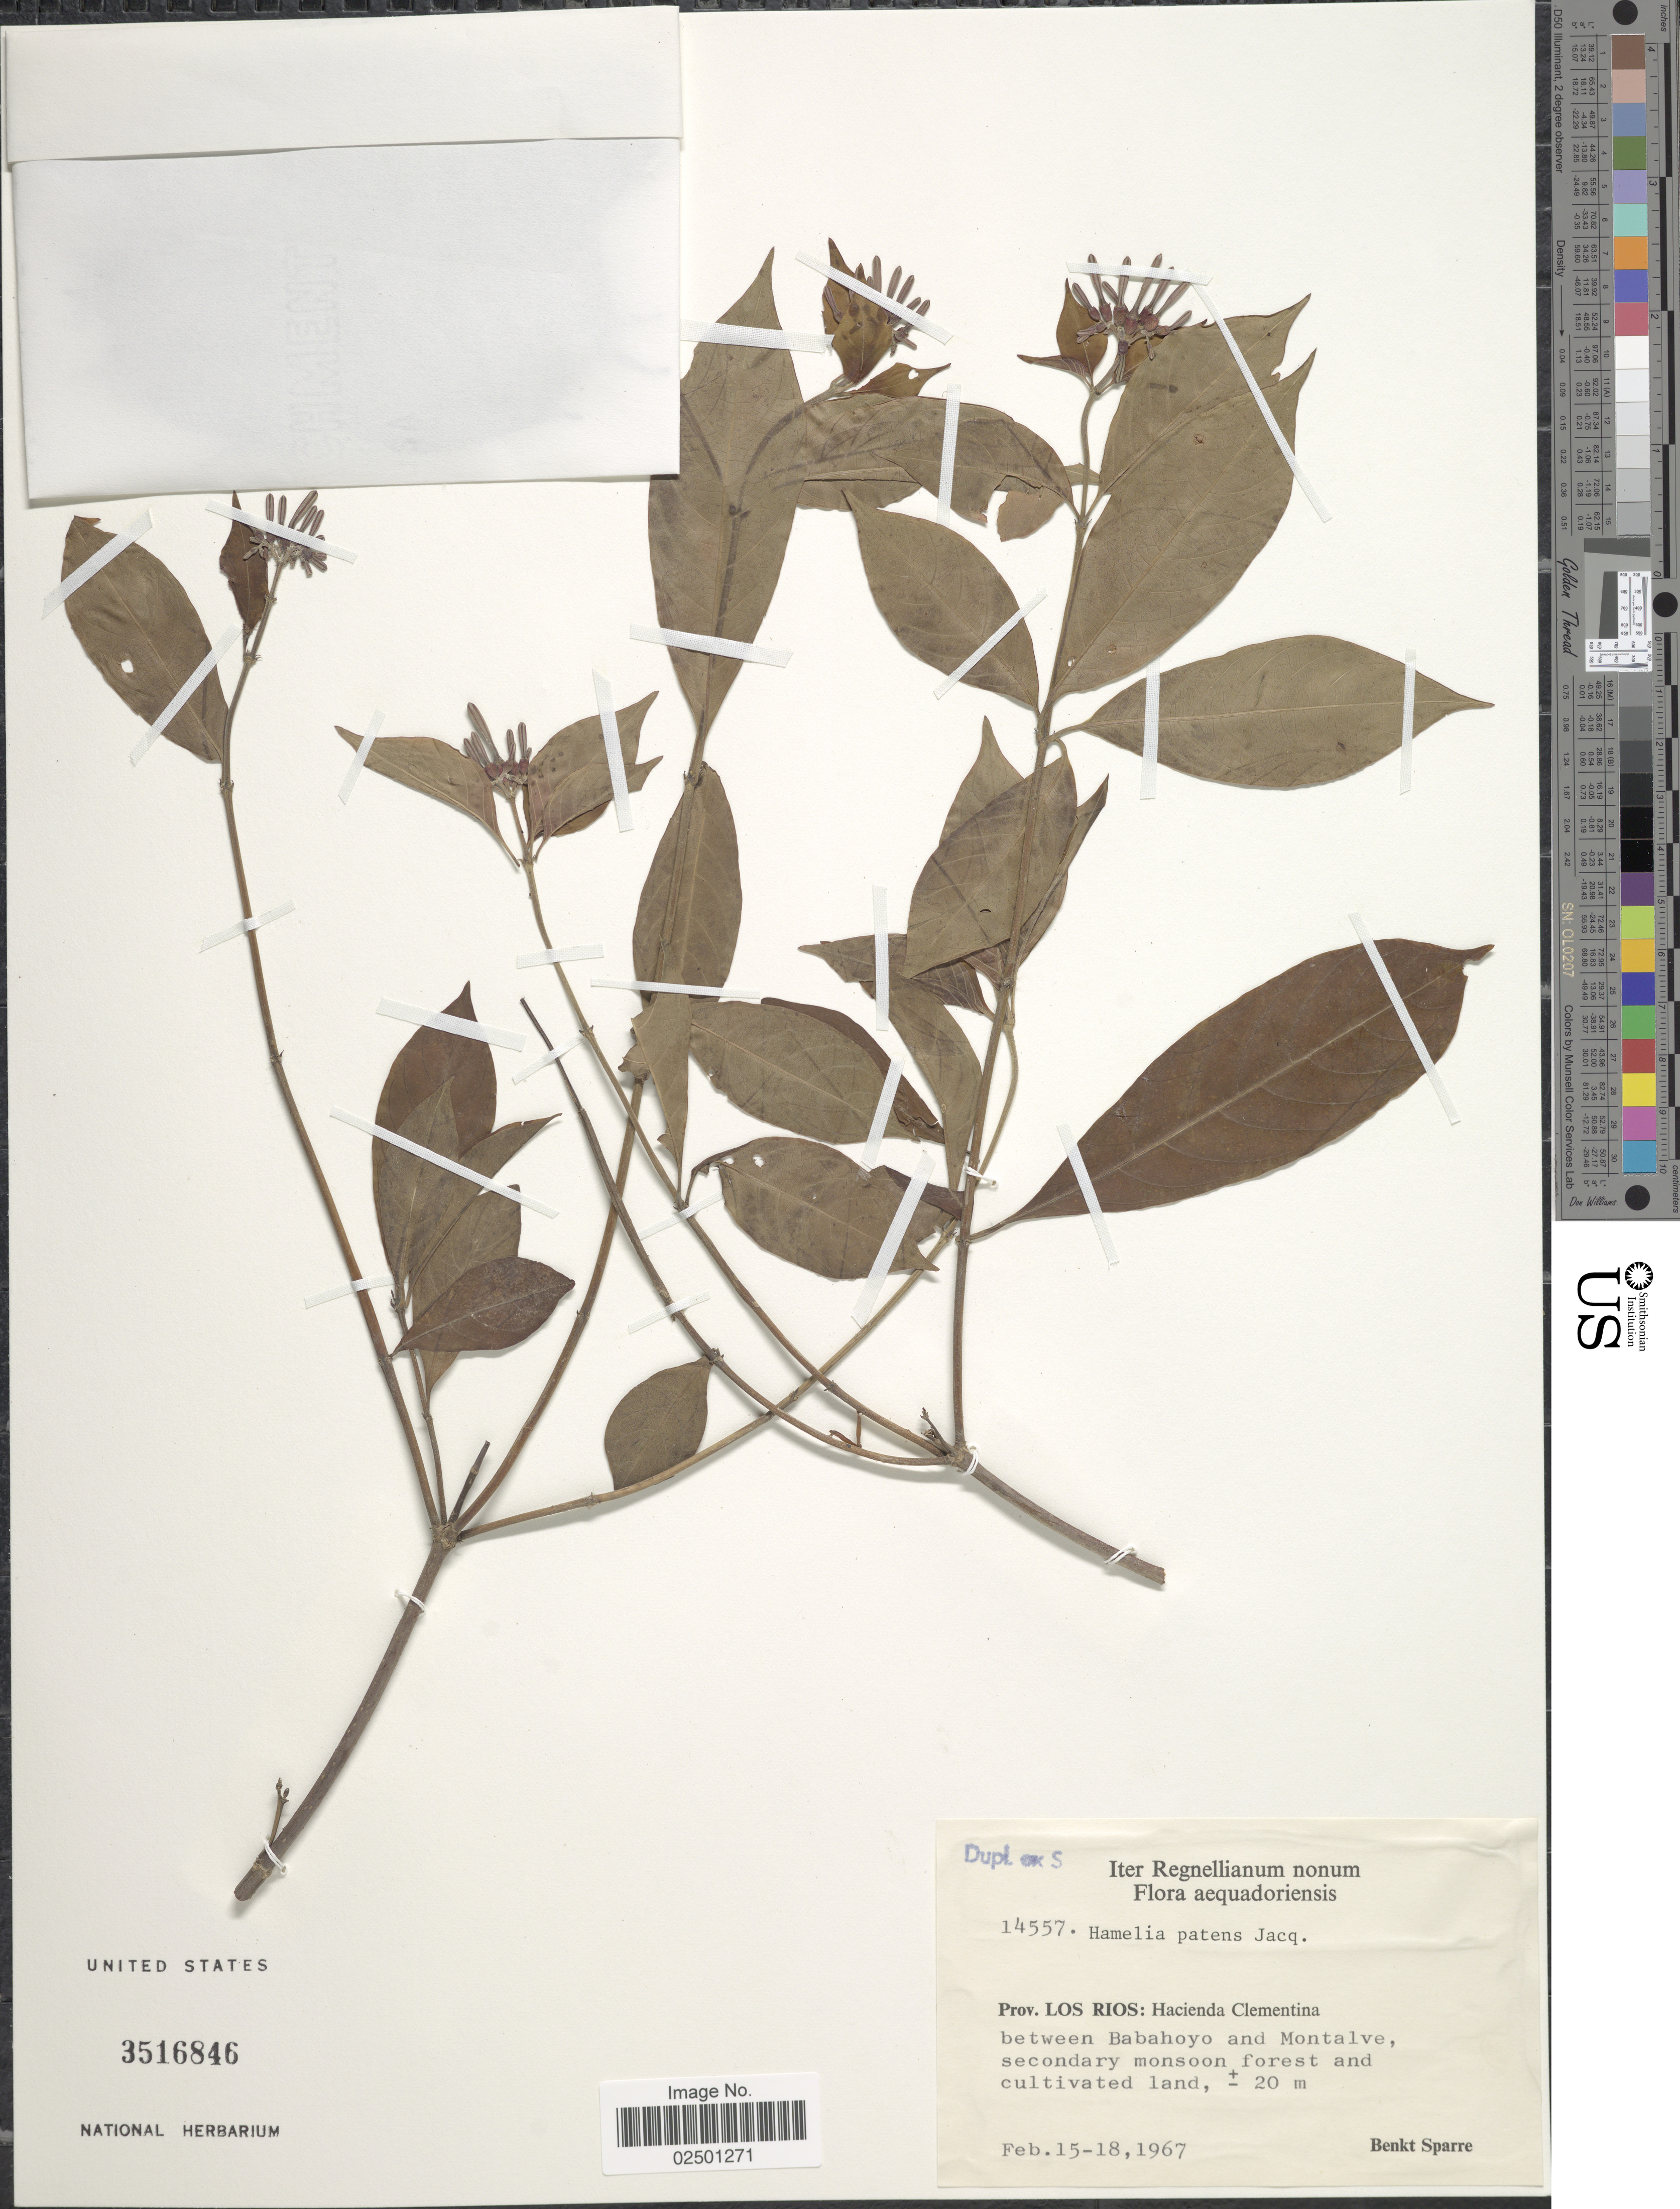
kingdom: Plantae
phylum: Tracheophyta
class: Magnoliopsida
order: Gentianales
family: Rubiaceae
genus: Hamelia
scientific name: Hamelia patens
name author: Jacq.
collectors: B. Sparre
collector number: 14557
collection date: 1967-02-15/1967-02-18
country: Ecuador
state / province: Los Ríos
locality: Aequadoriensis. Hacienda Clementina between Babahoyo and Montalve.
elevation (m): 20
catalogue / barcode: US 3516846